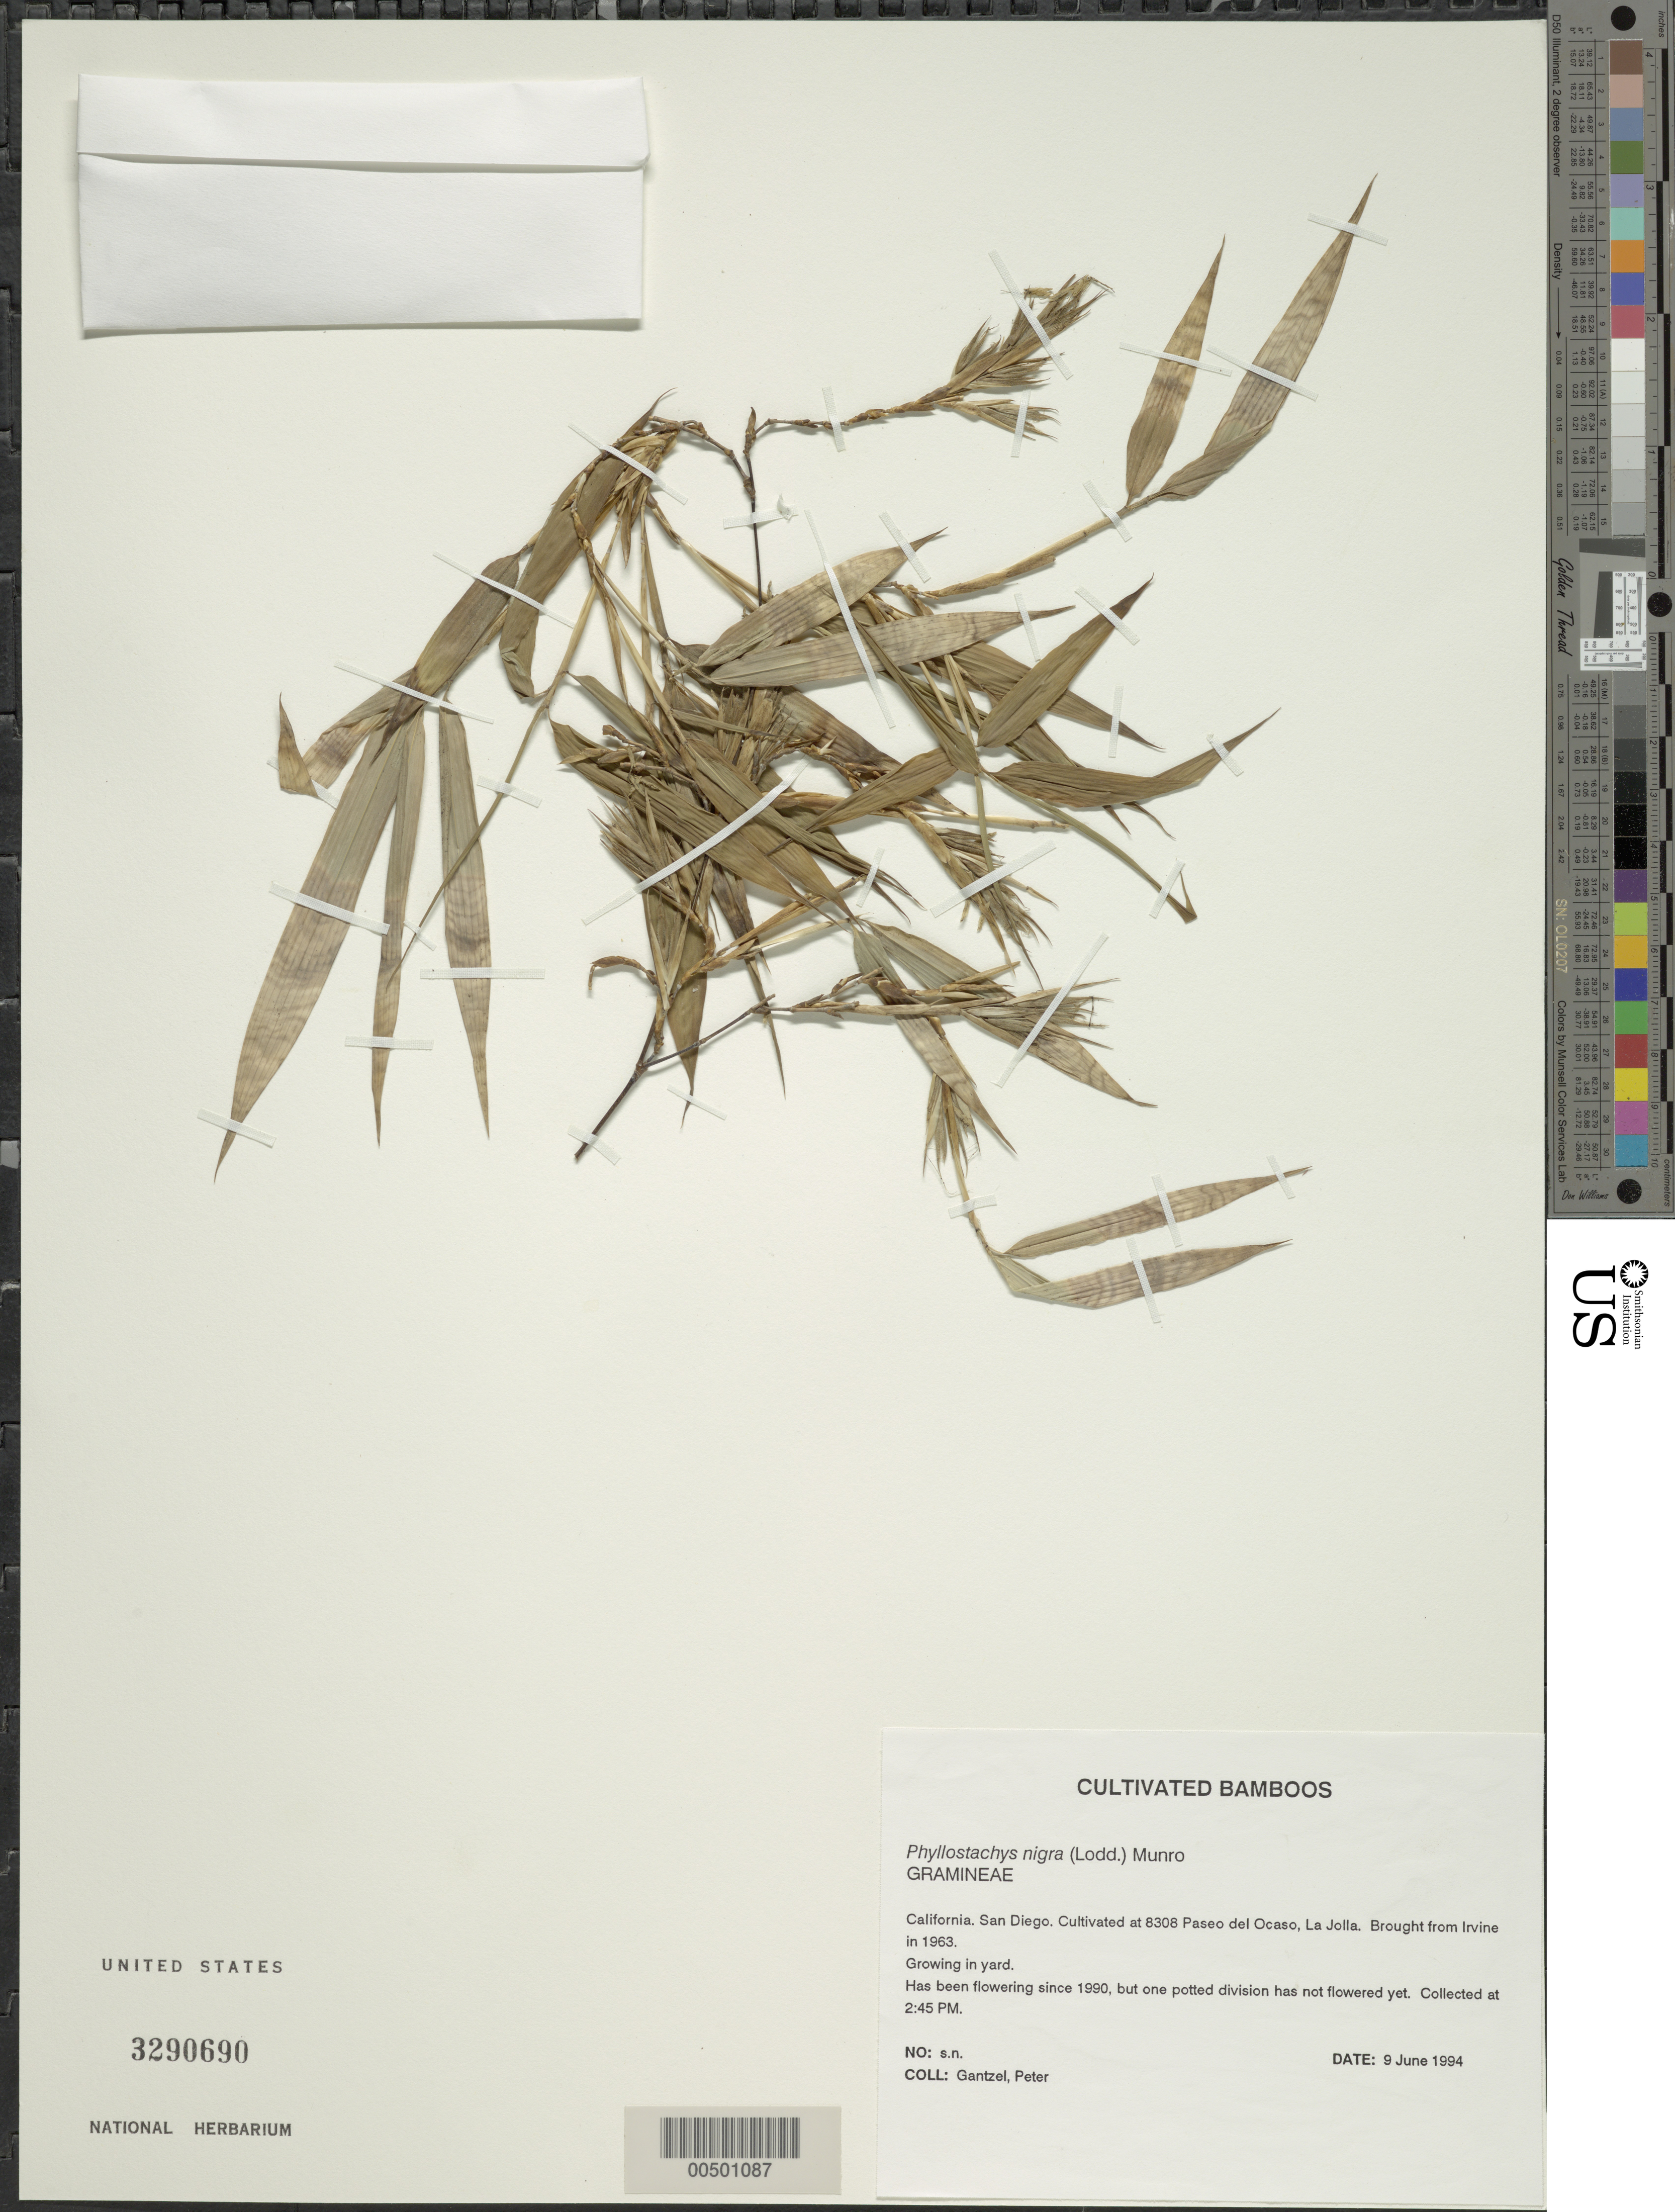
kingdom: Plantae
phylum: Tracheophyta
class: Liliopsida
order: Poales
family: Poaceae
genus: Phyllostachys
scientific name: Phyllostachys nigra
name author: (Lodd. ex Lindl.) Munro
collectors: P. Gantzel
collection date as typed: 09 Jun 1994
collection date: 1994-06-09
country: United States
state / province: California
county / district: San Diego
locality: San diego. cult. at 8308 paseo del ocaso, la jolla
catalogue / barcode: US 3290690